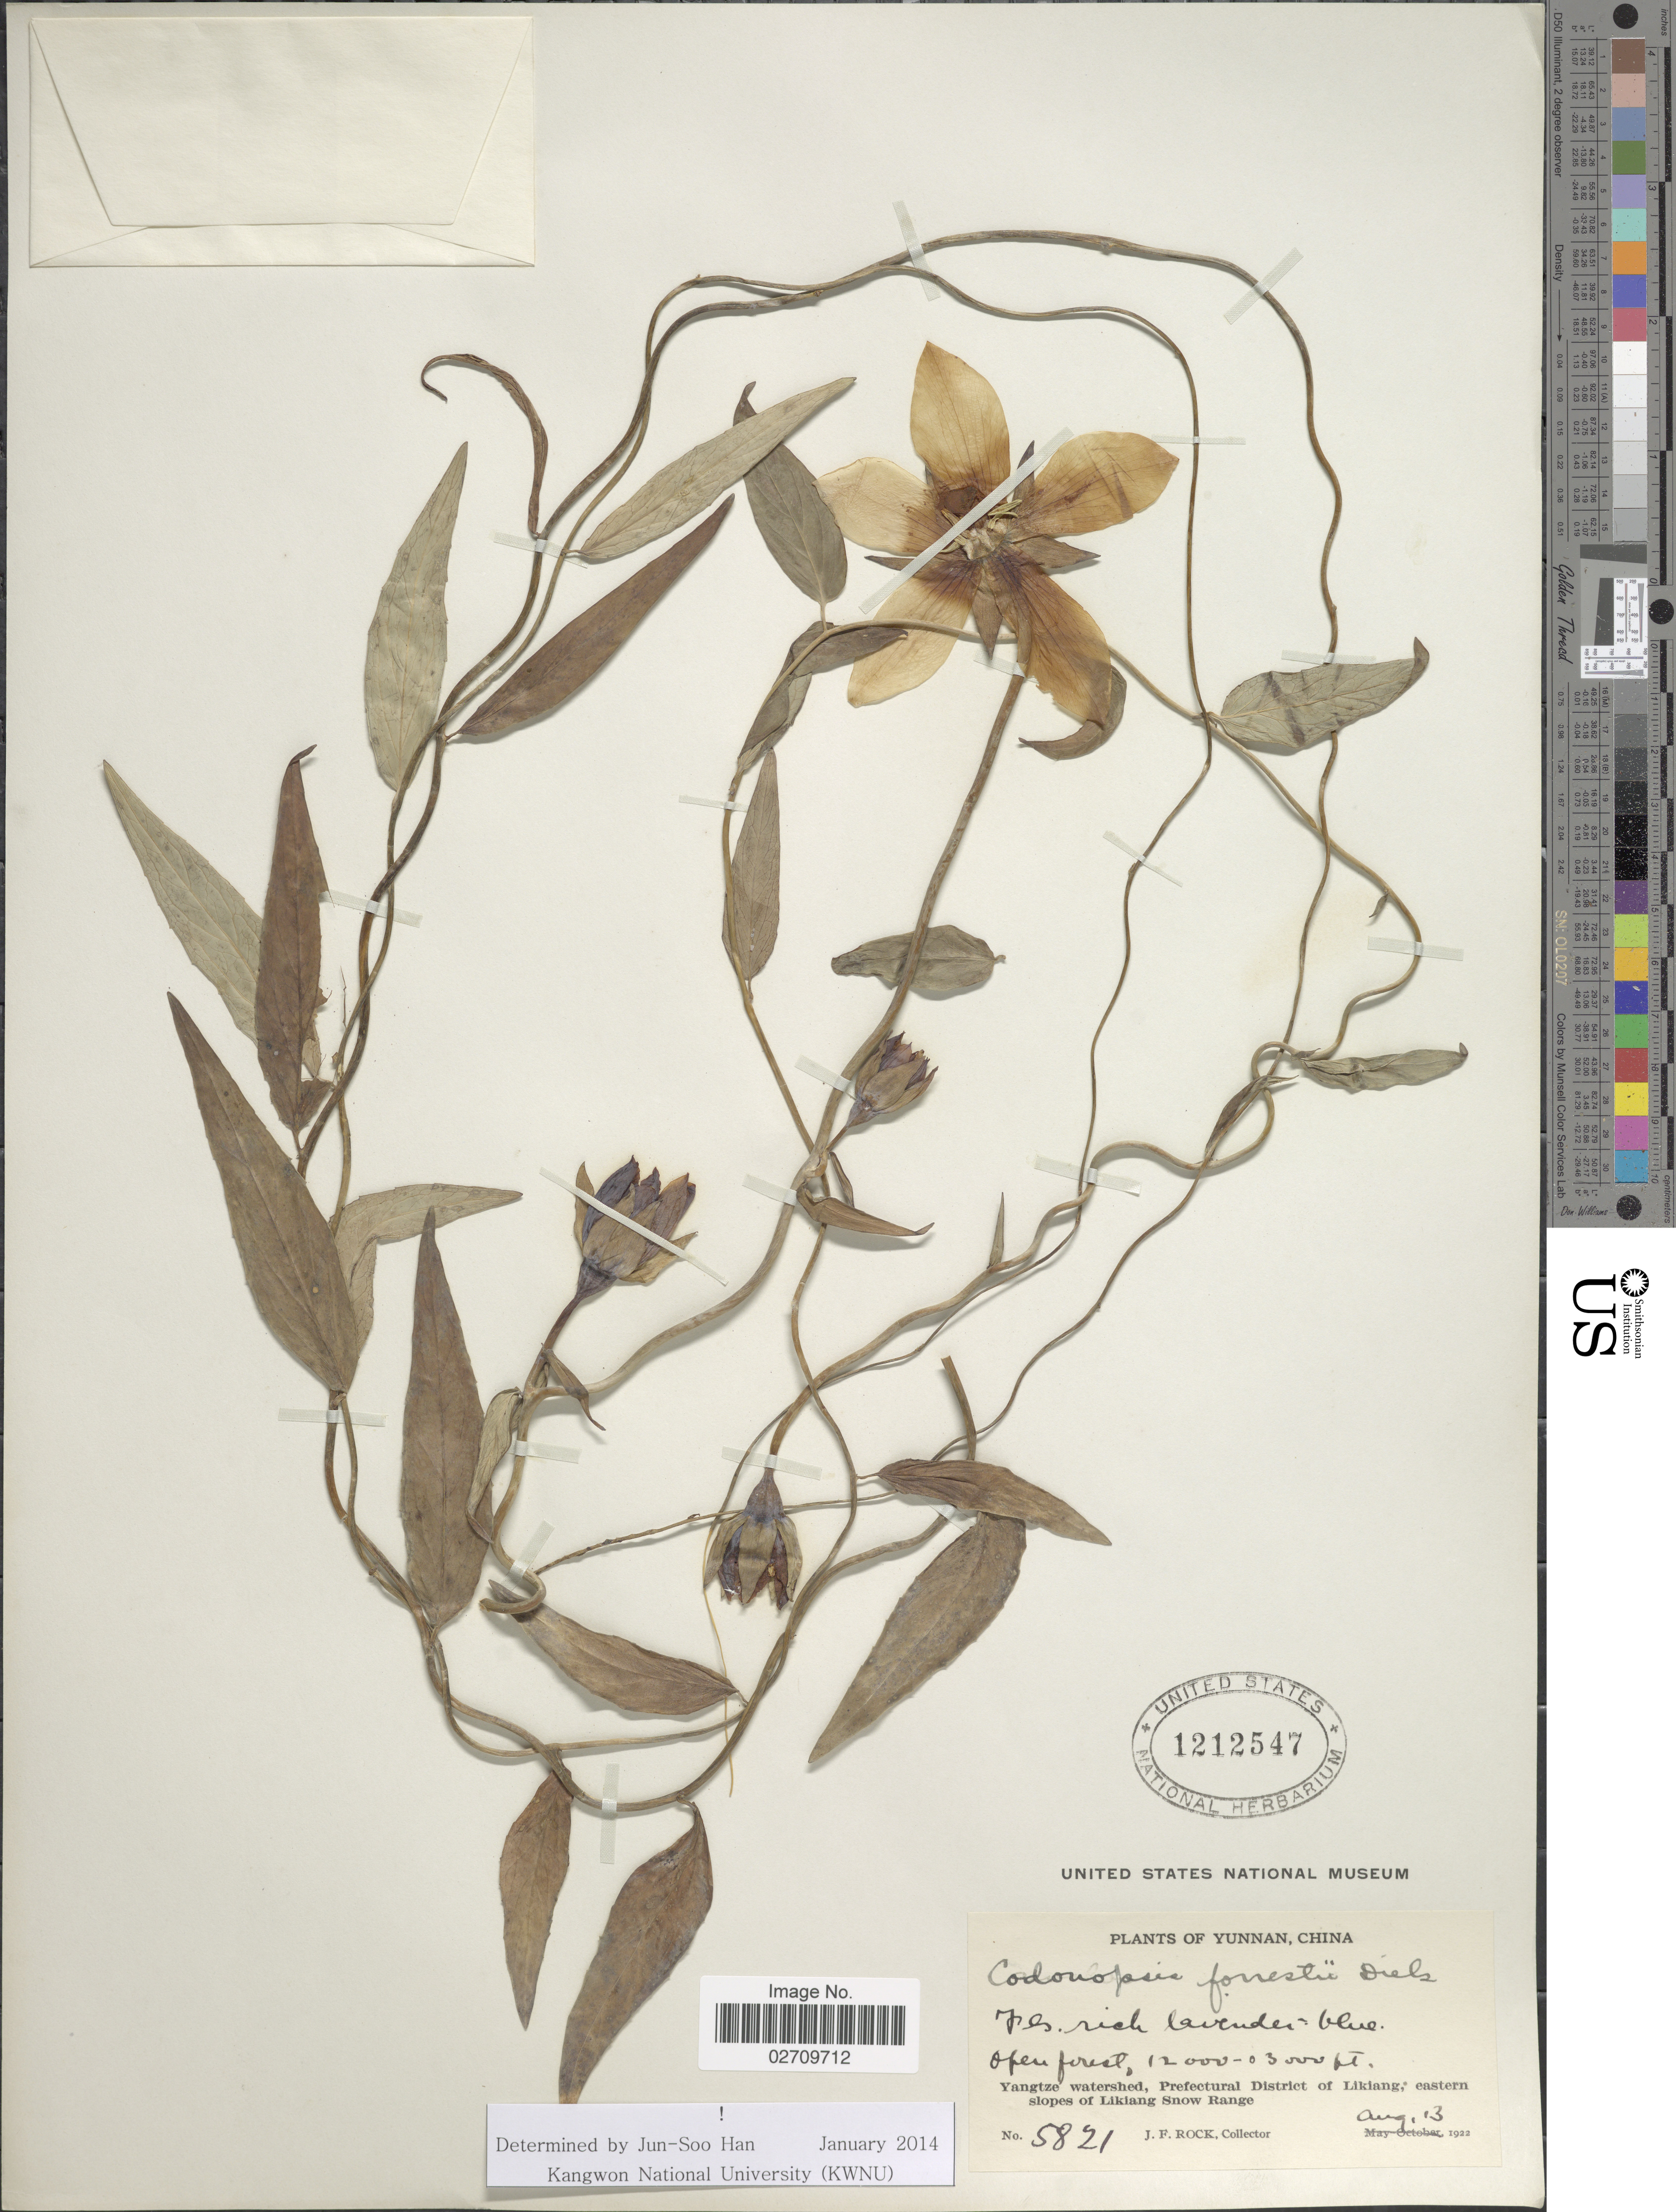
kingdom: Plantae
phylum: Tracheophyta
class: Magnoliopsida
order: Asterales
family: Campanulaceae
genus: Codonopsis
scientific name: Codonopsis forrestii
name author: Diels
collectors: J. F. Rock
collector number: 5821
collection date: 1922-08-13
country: China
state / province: Yunnan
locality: Yangtze watershed, Prefectural District of Likiang, eastern slopes of Likiang Snow Range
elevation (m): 914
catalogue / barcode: US 1212547